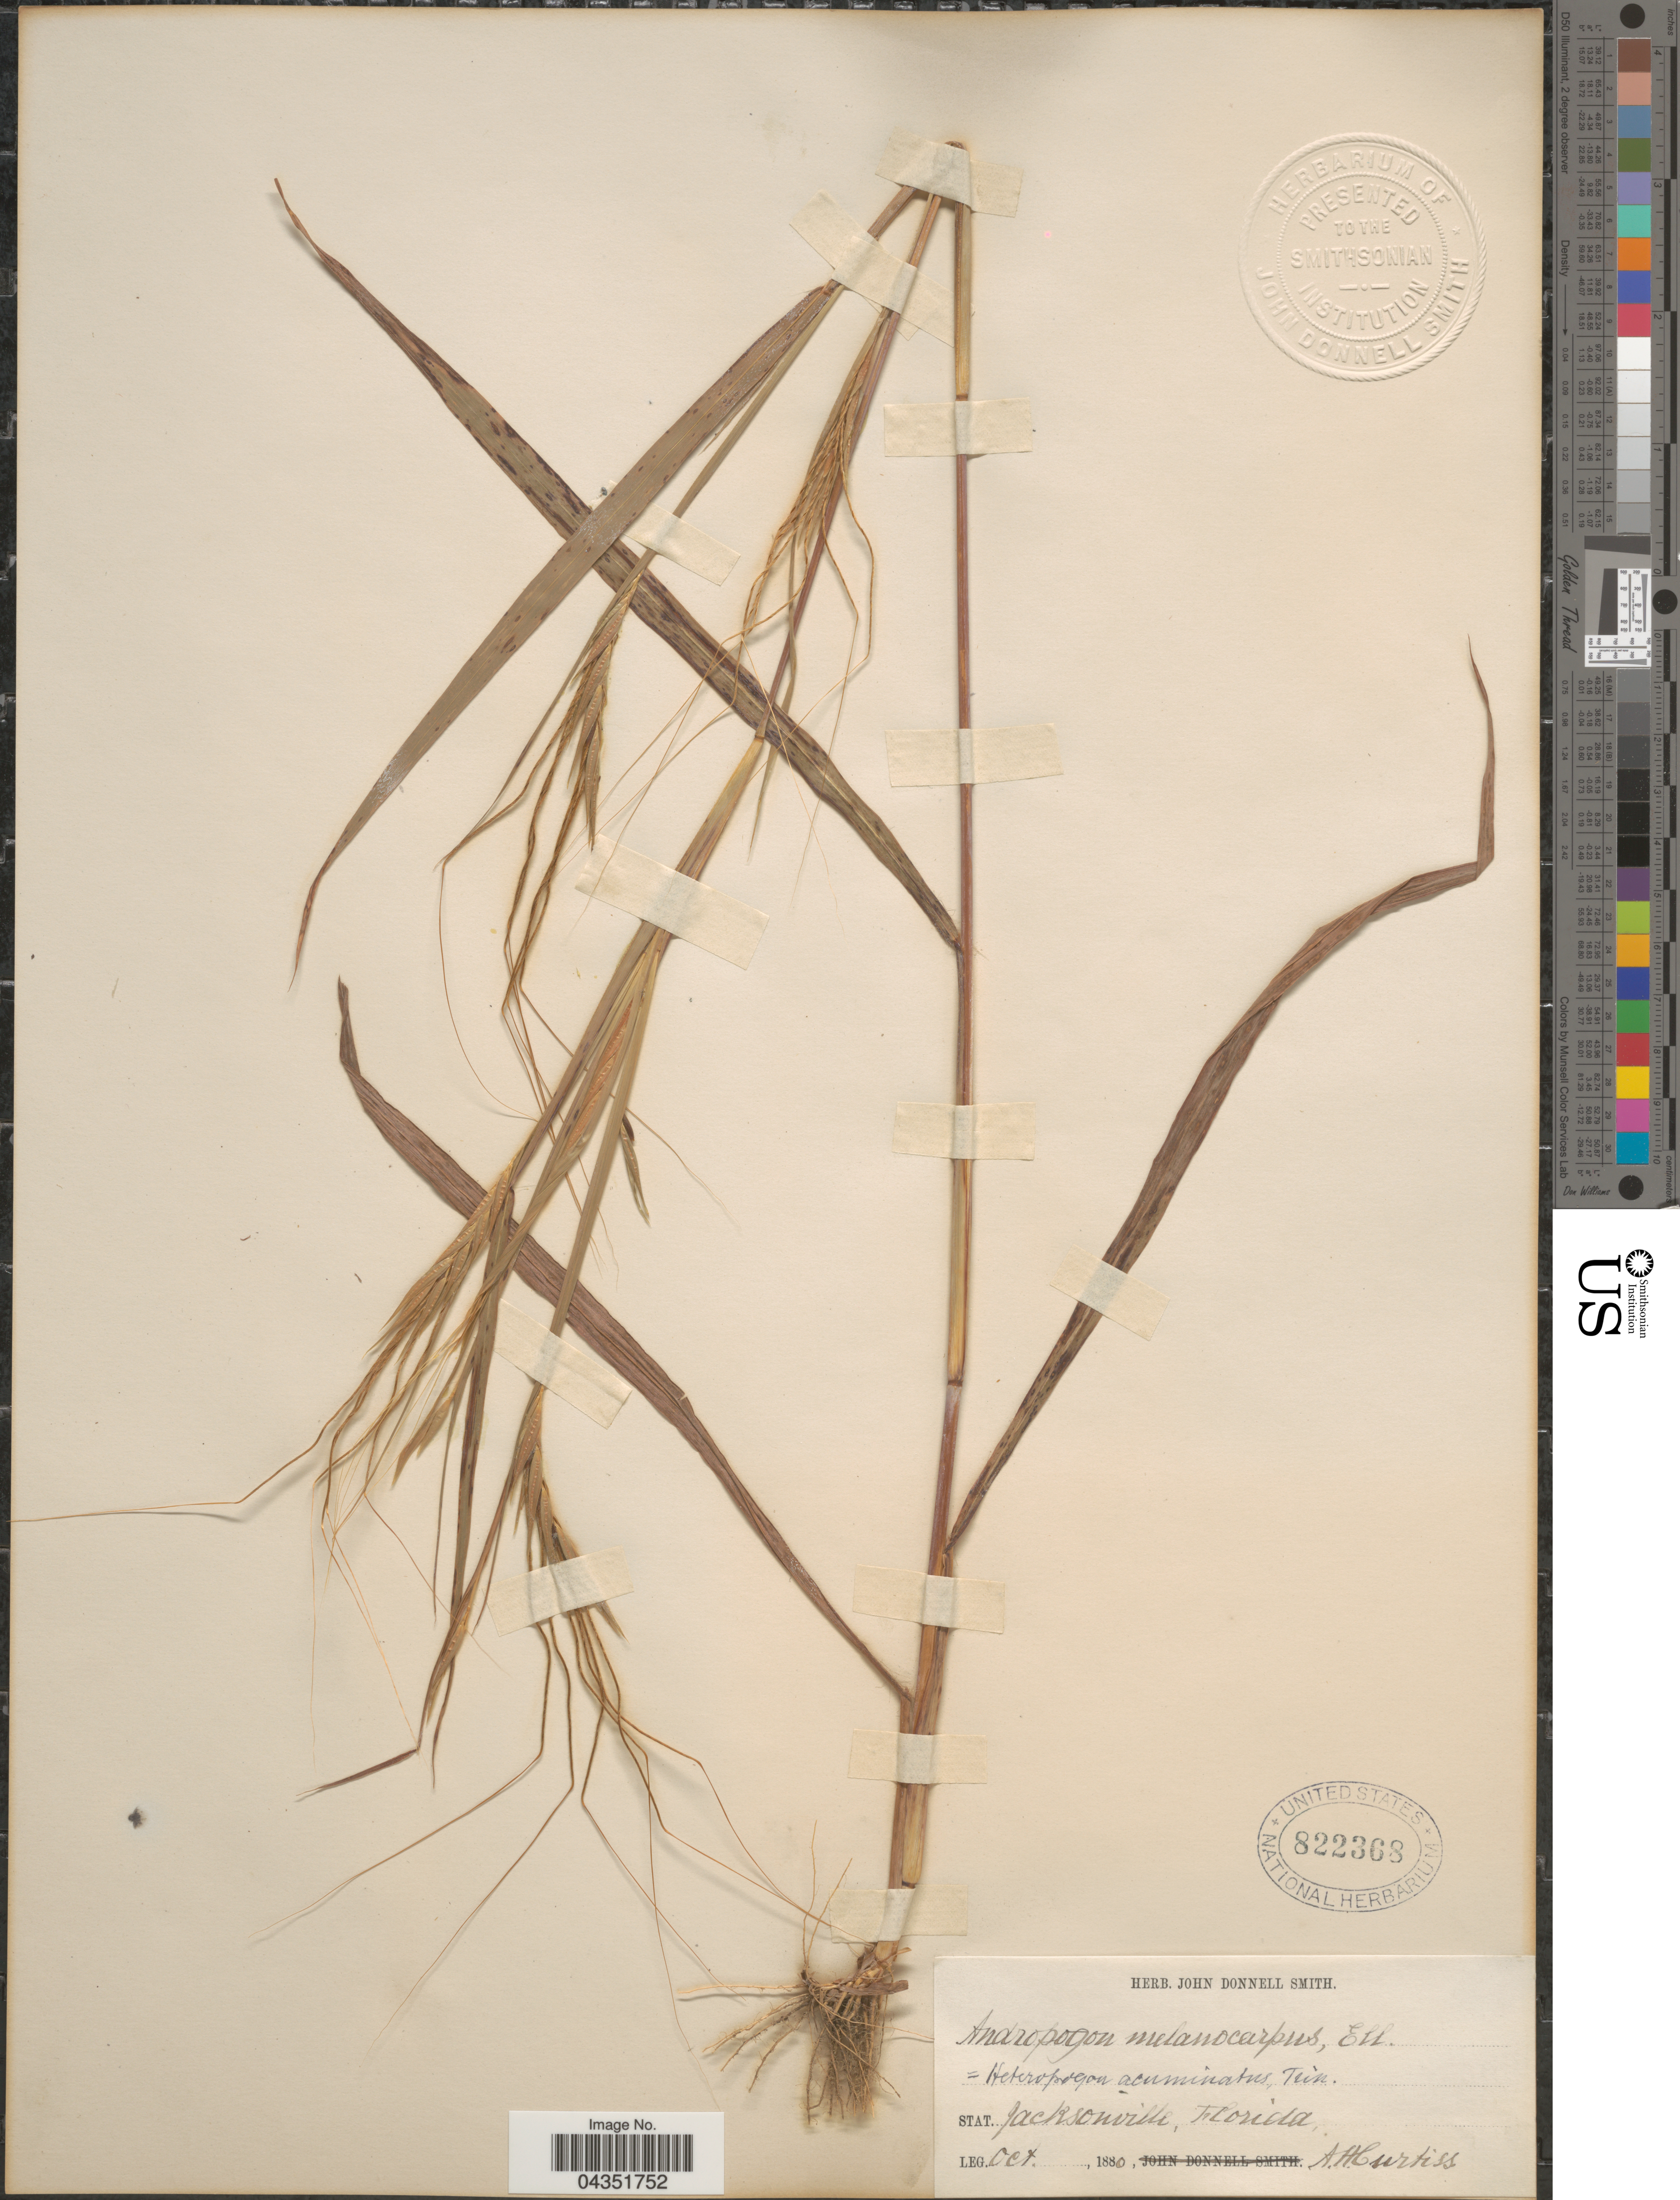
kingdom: Plantae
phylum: Tracheophyta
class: Liliopsida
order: Poales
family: Poaceae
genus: Heteropogon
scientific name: Heteropogon melanocarpus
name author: (Elliott) Benth.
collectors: A. H. Curtiss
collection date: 1880-10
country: United States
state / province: Florida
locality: Stat. Jacksonville.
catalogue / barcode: US 822368